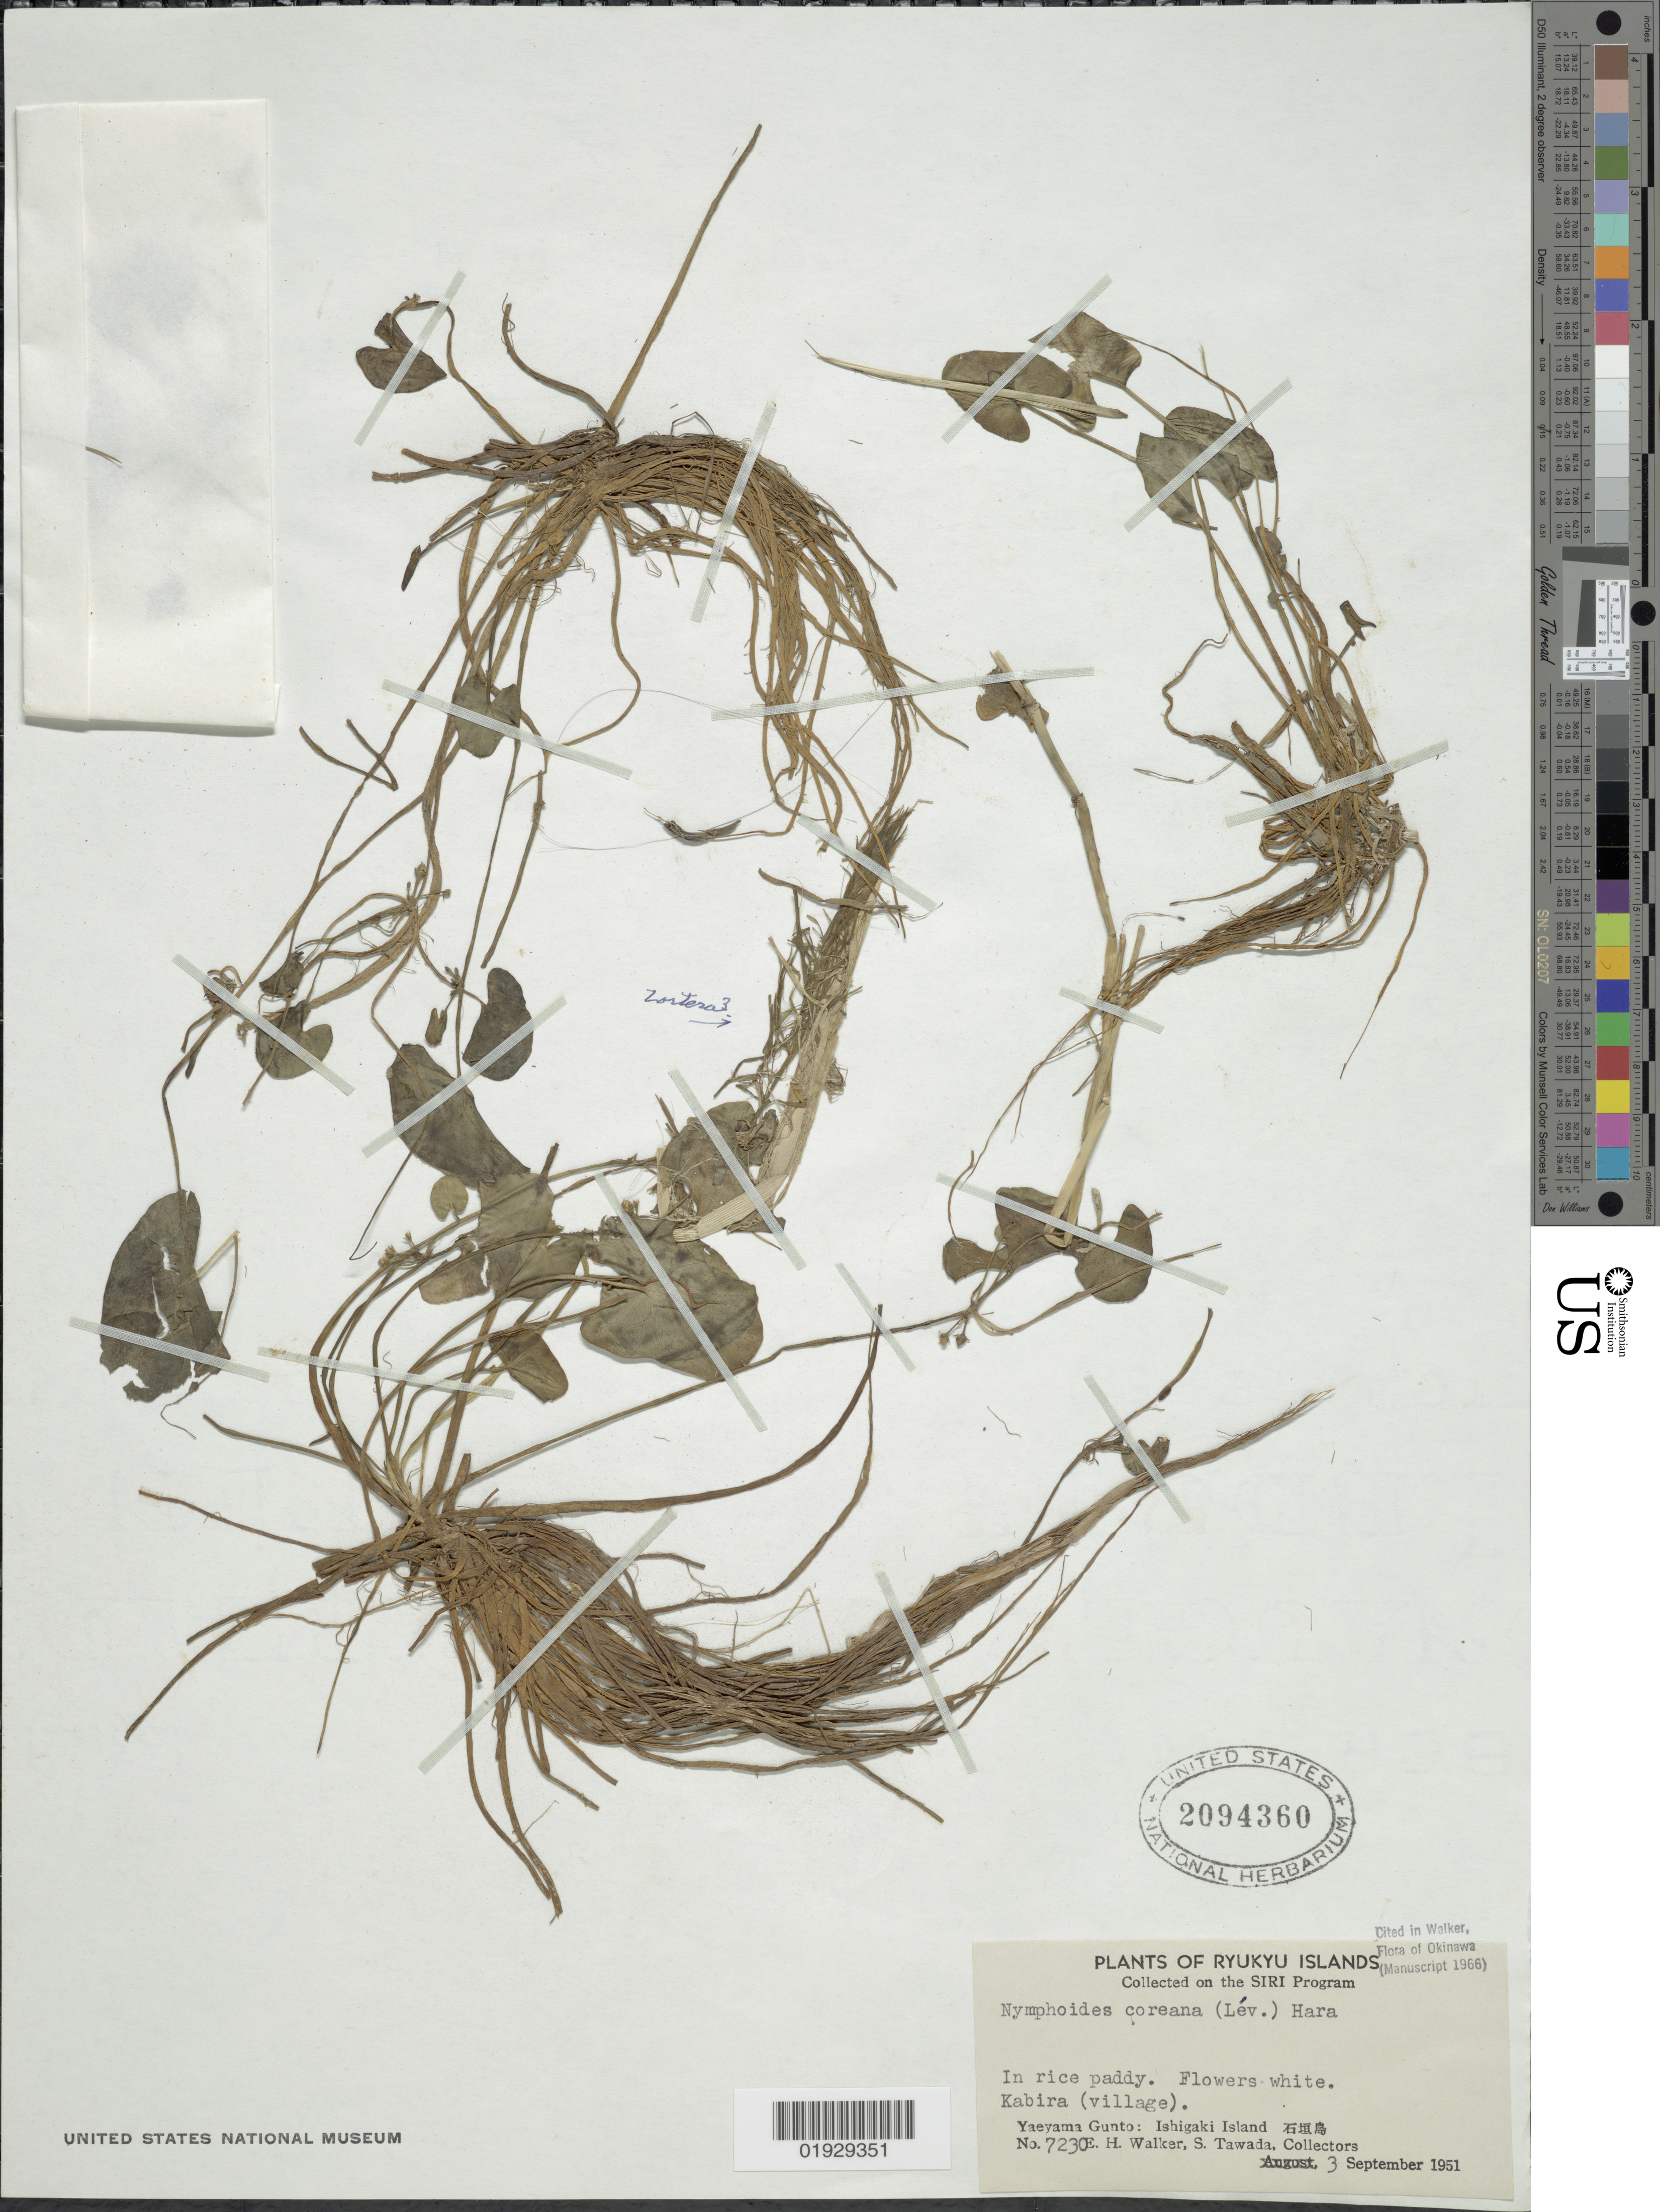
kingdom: Plantae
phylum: Tracheophyta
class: Magnoliopsida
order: Asterales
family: Menyanthaceae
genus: Nymphoides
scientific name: Nymphoides coreana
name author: (H. Lév.) H. Hara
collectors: E. H. Walker & S. Tawada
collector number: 7230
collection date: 1951-09-03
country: Japan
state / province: Okinawa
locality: Ryukyu Islands. Kabira (village). Yaeyama Gunto: Ishigaki Island X.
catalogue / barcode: US 2094360